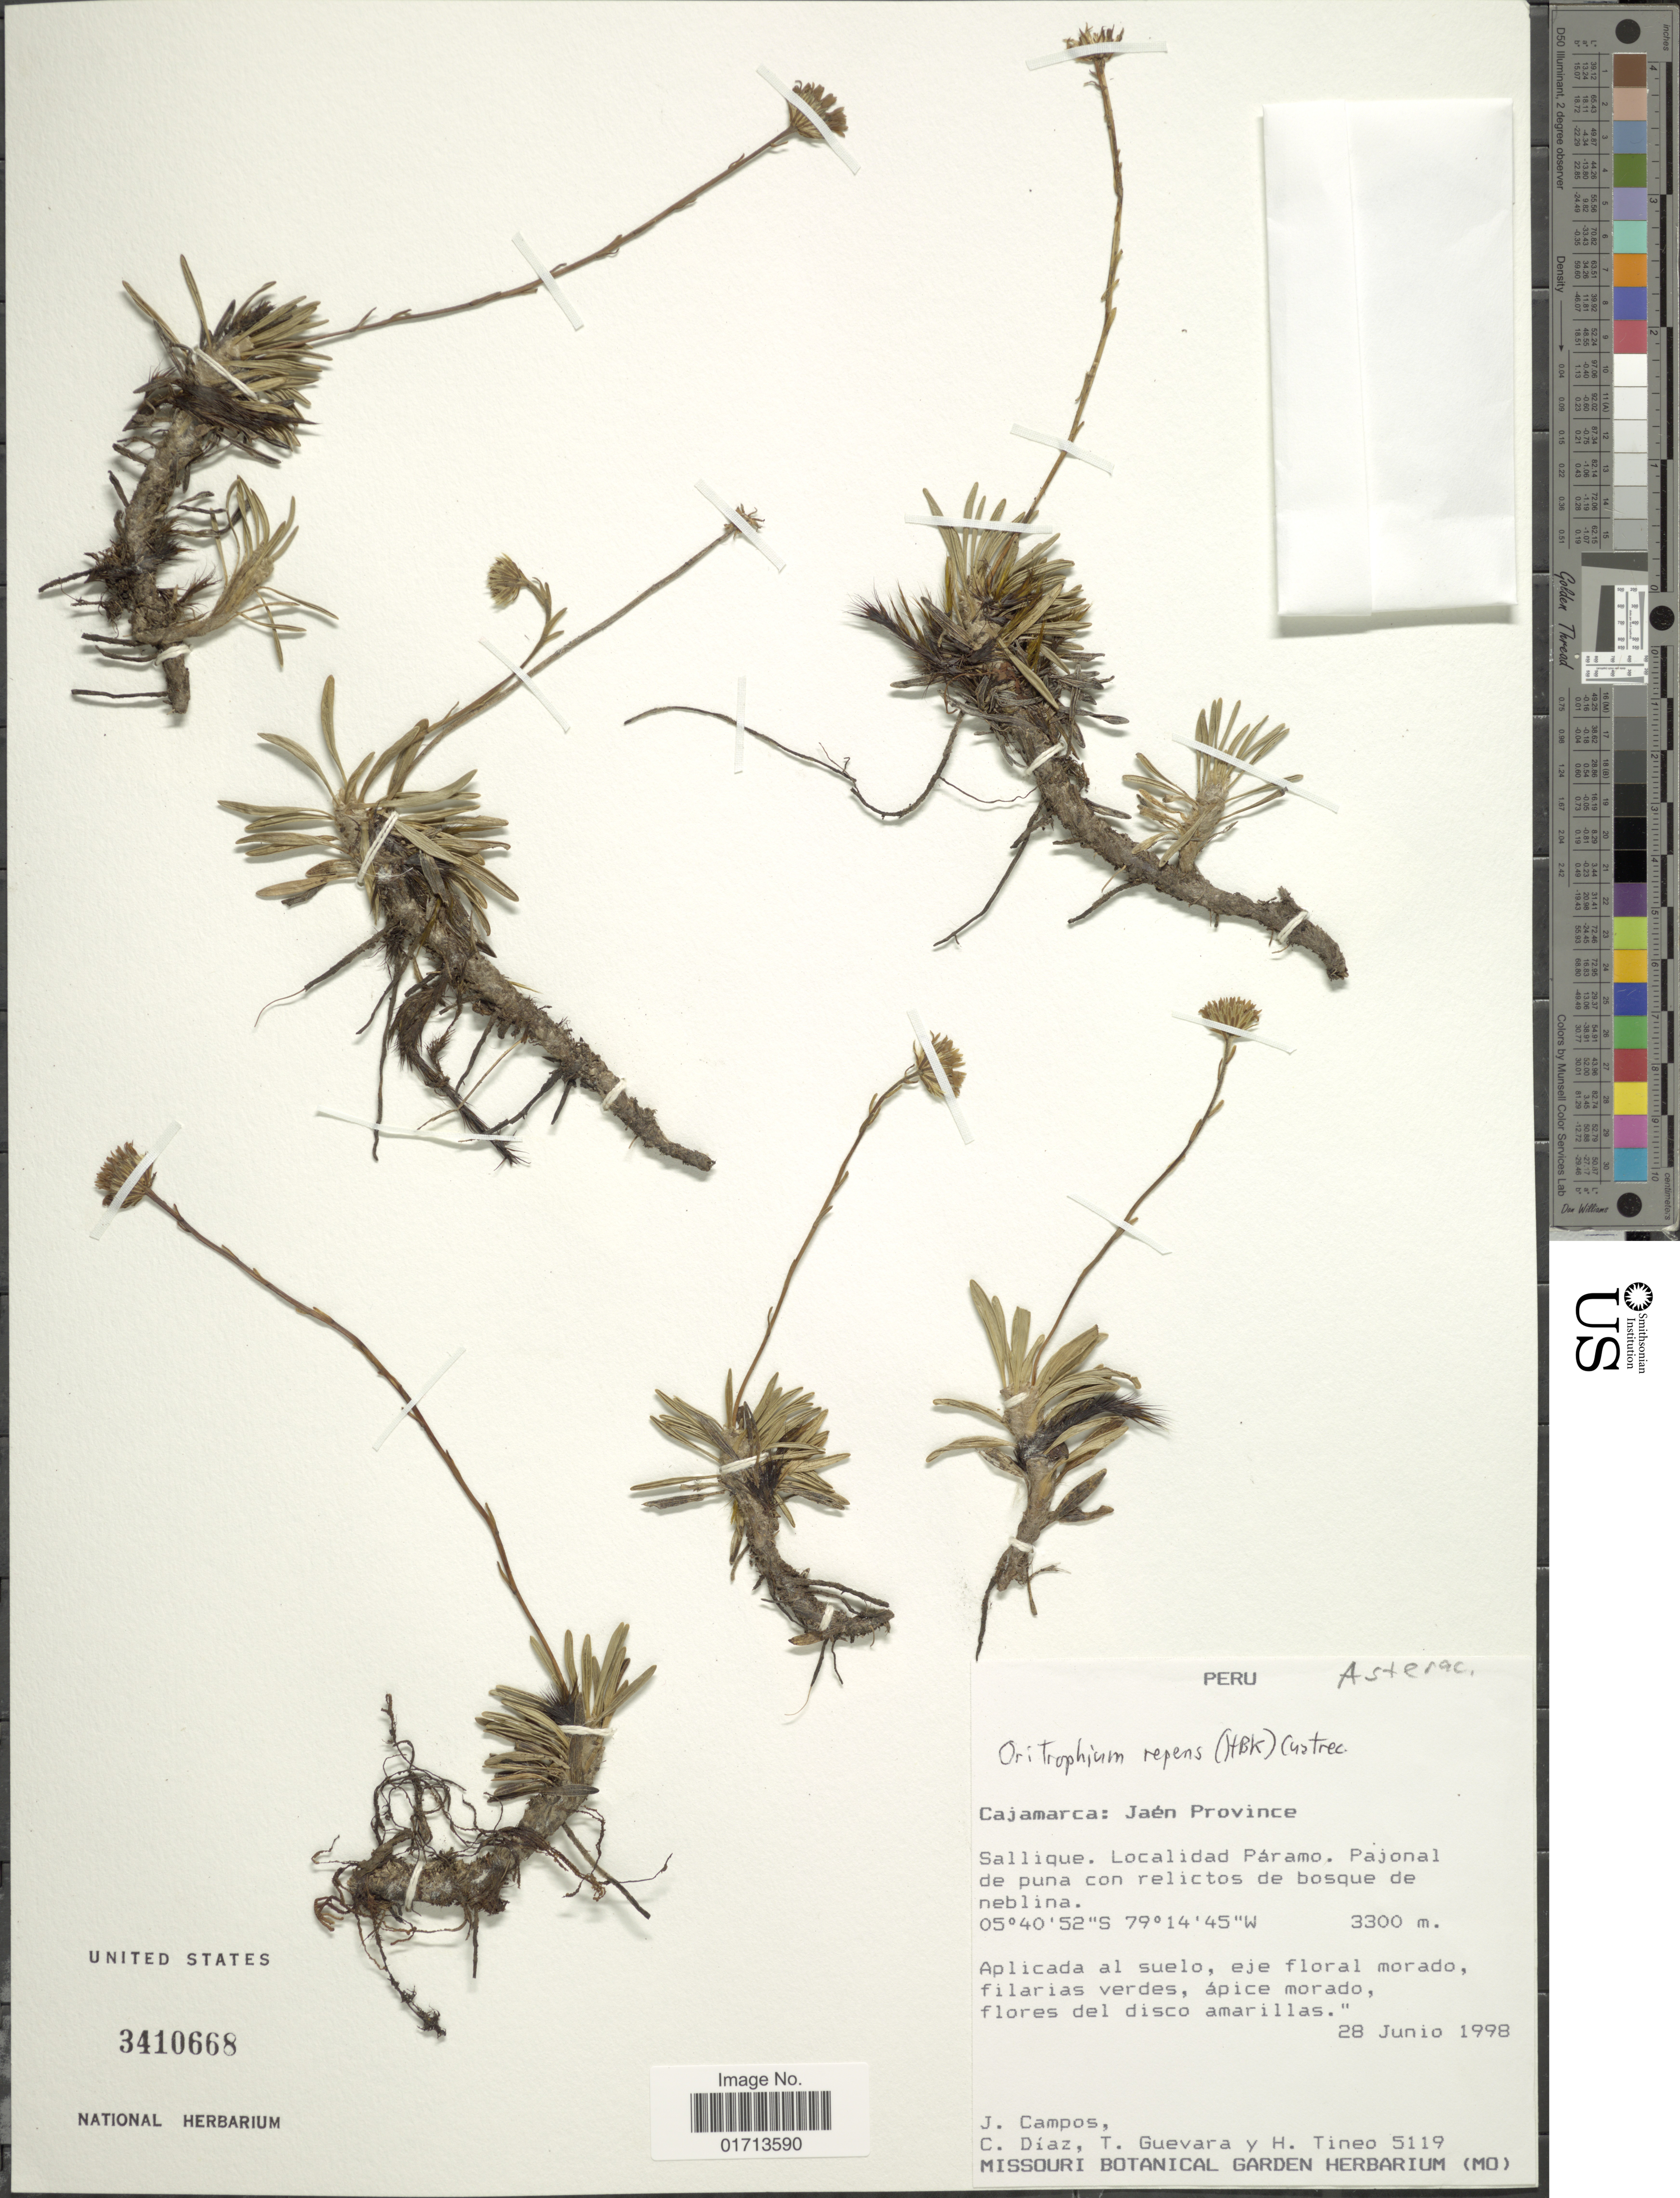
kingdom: Plantae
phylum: Tracheophyta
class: Magnoliopsida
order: Asterales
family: Asteraceae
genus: Oritrophium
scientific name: Oritrophium repens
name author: (Kunth) Cuatrec.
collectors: J. Campos, C. Díaz, T. Guevara & H. Tineo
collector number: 5119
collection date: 1998-06-28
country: Peru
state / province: Cajamarca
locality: Jaen Province, Sallique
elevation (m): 3300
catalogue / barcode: US 3410668